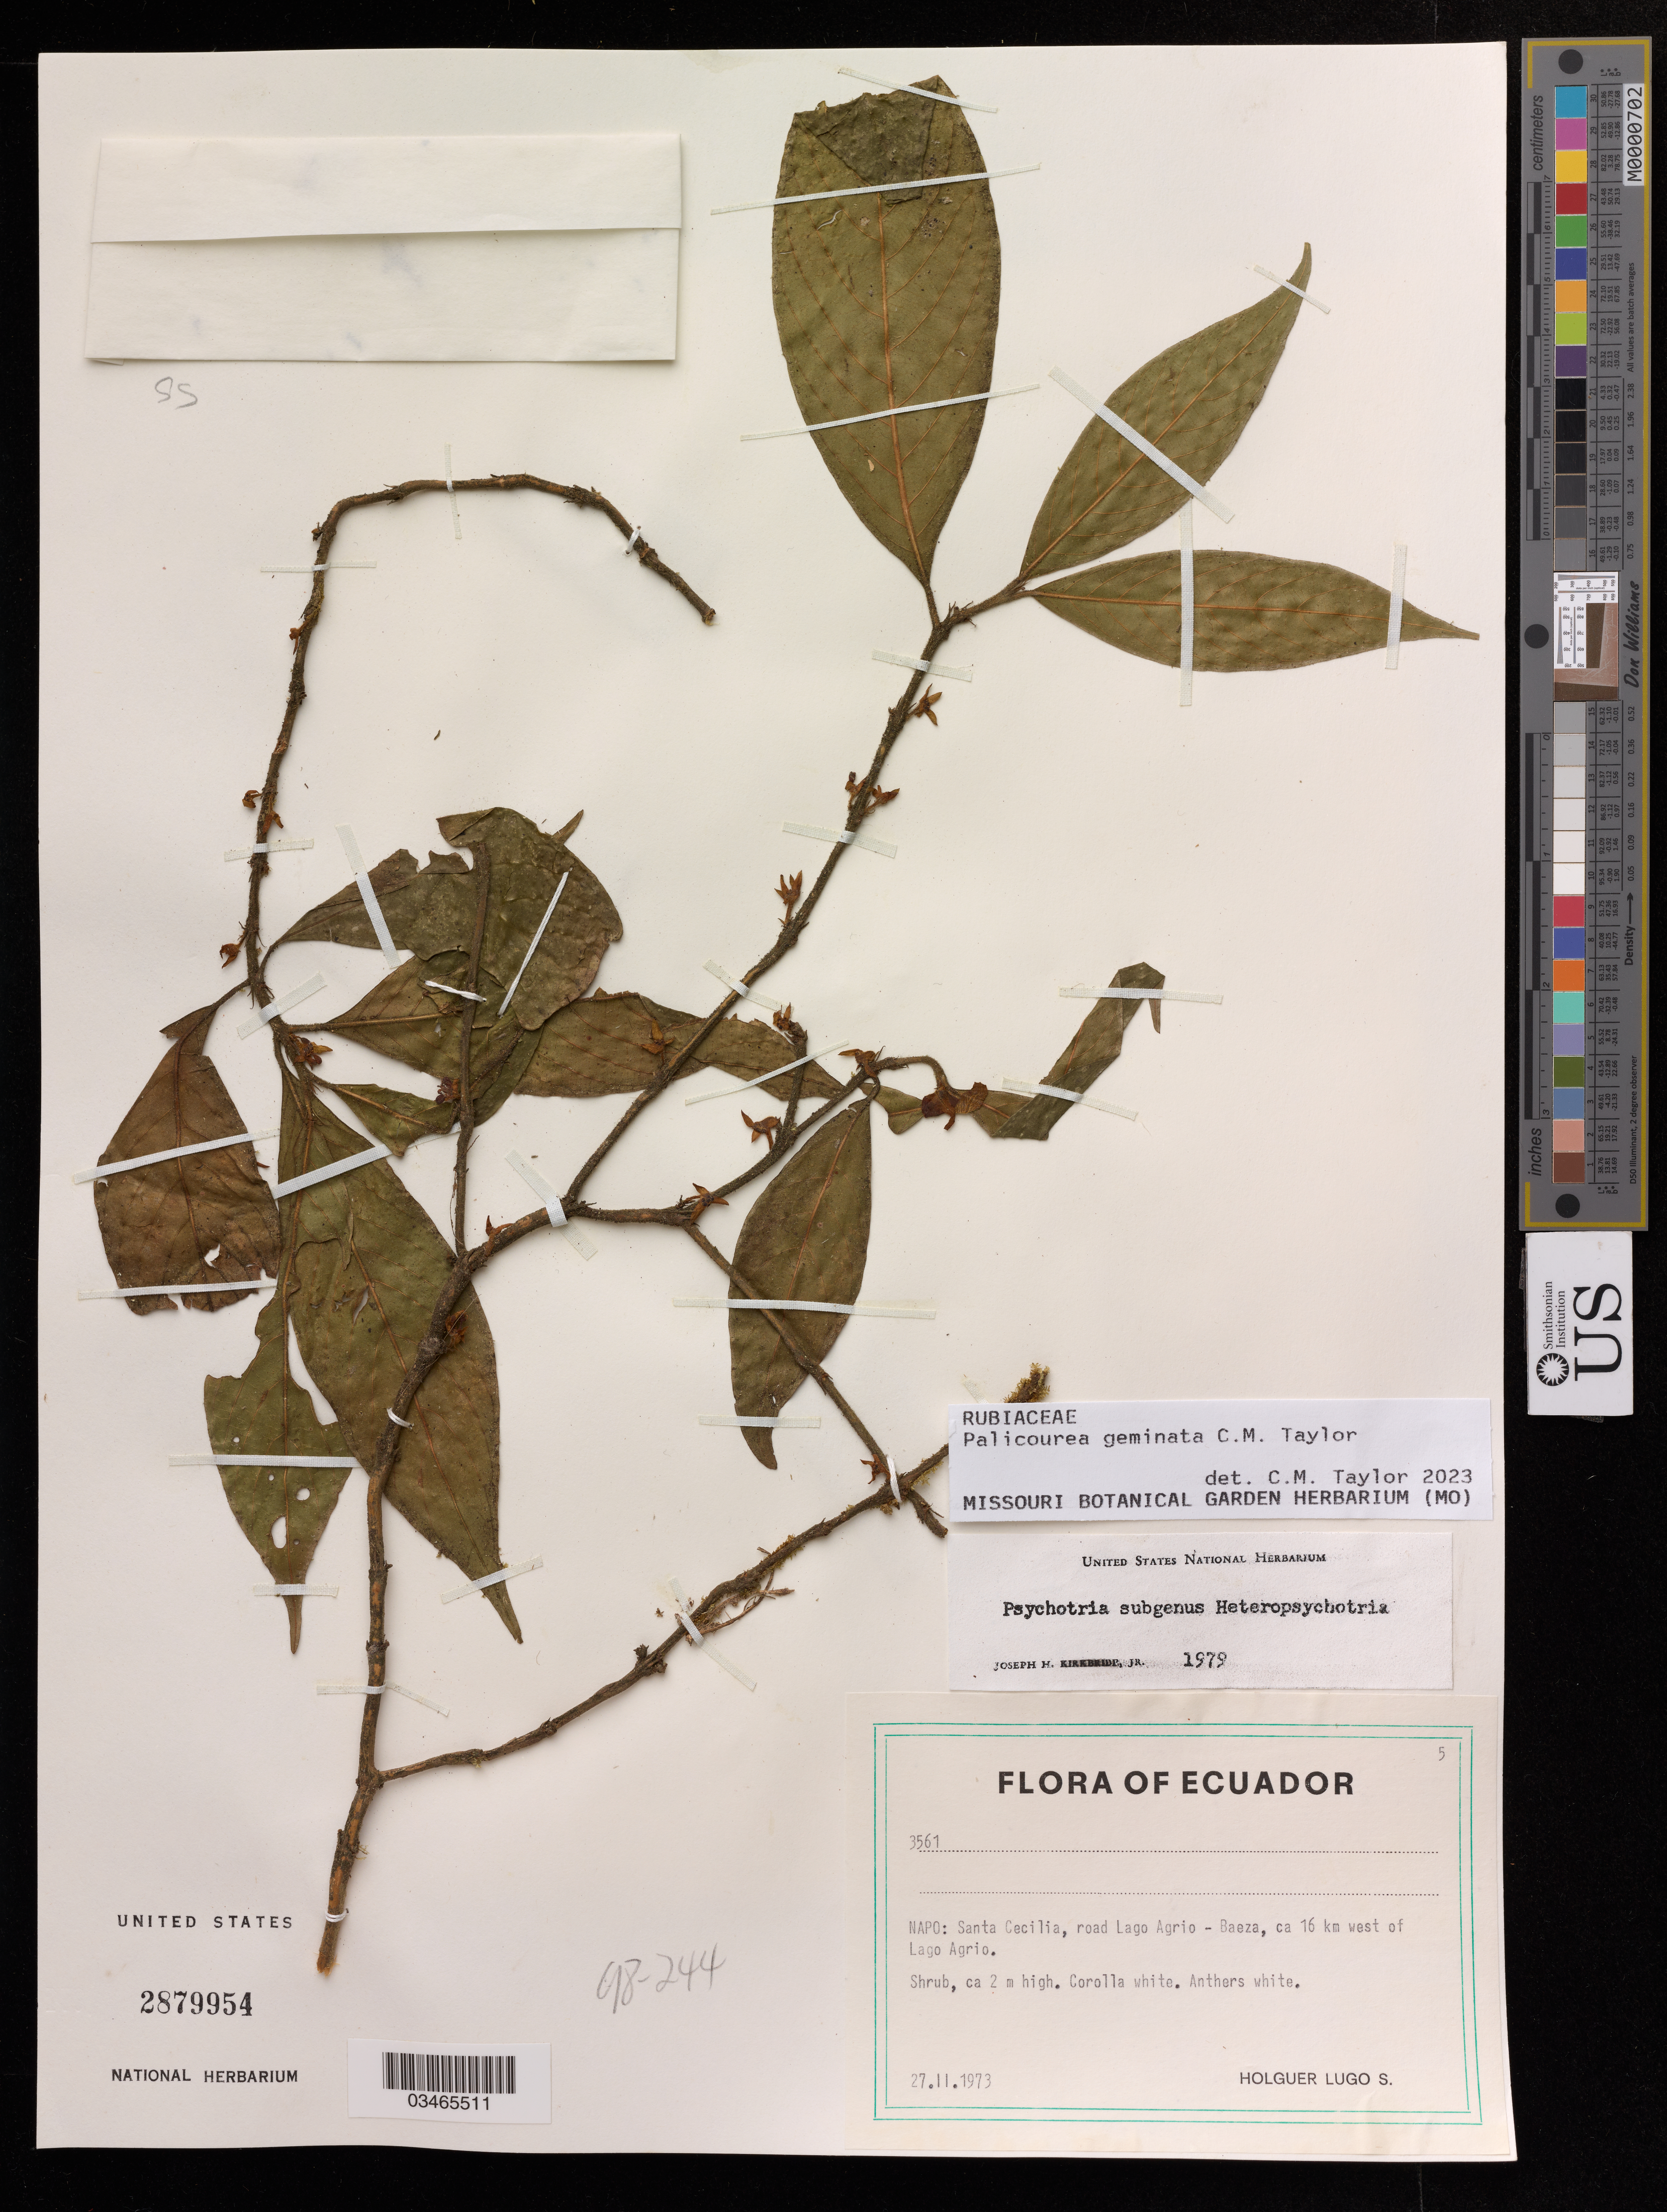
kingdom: Plantae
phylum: Tracheophyta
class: Magnoliopsida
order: Gentianales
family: Rubiaceae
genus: Palicourea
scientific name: Palicourea geminata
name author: C.M. Taylor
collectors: H. Lugo S.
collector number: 3561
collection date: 1973-02-27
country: Ecuador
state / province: Napo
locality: Santa Cecilia, road Lago Agrio - Baeza, ca 16 km west of Lago Agrio.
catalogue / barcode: US 2879954